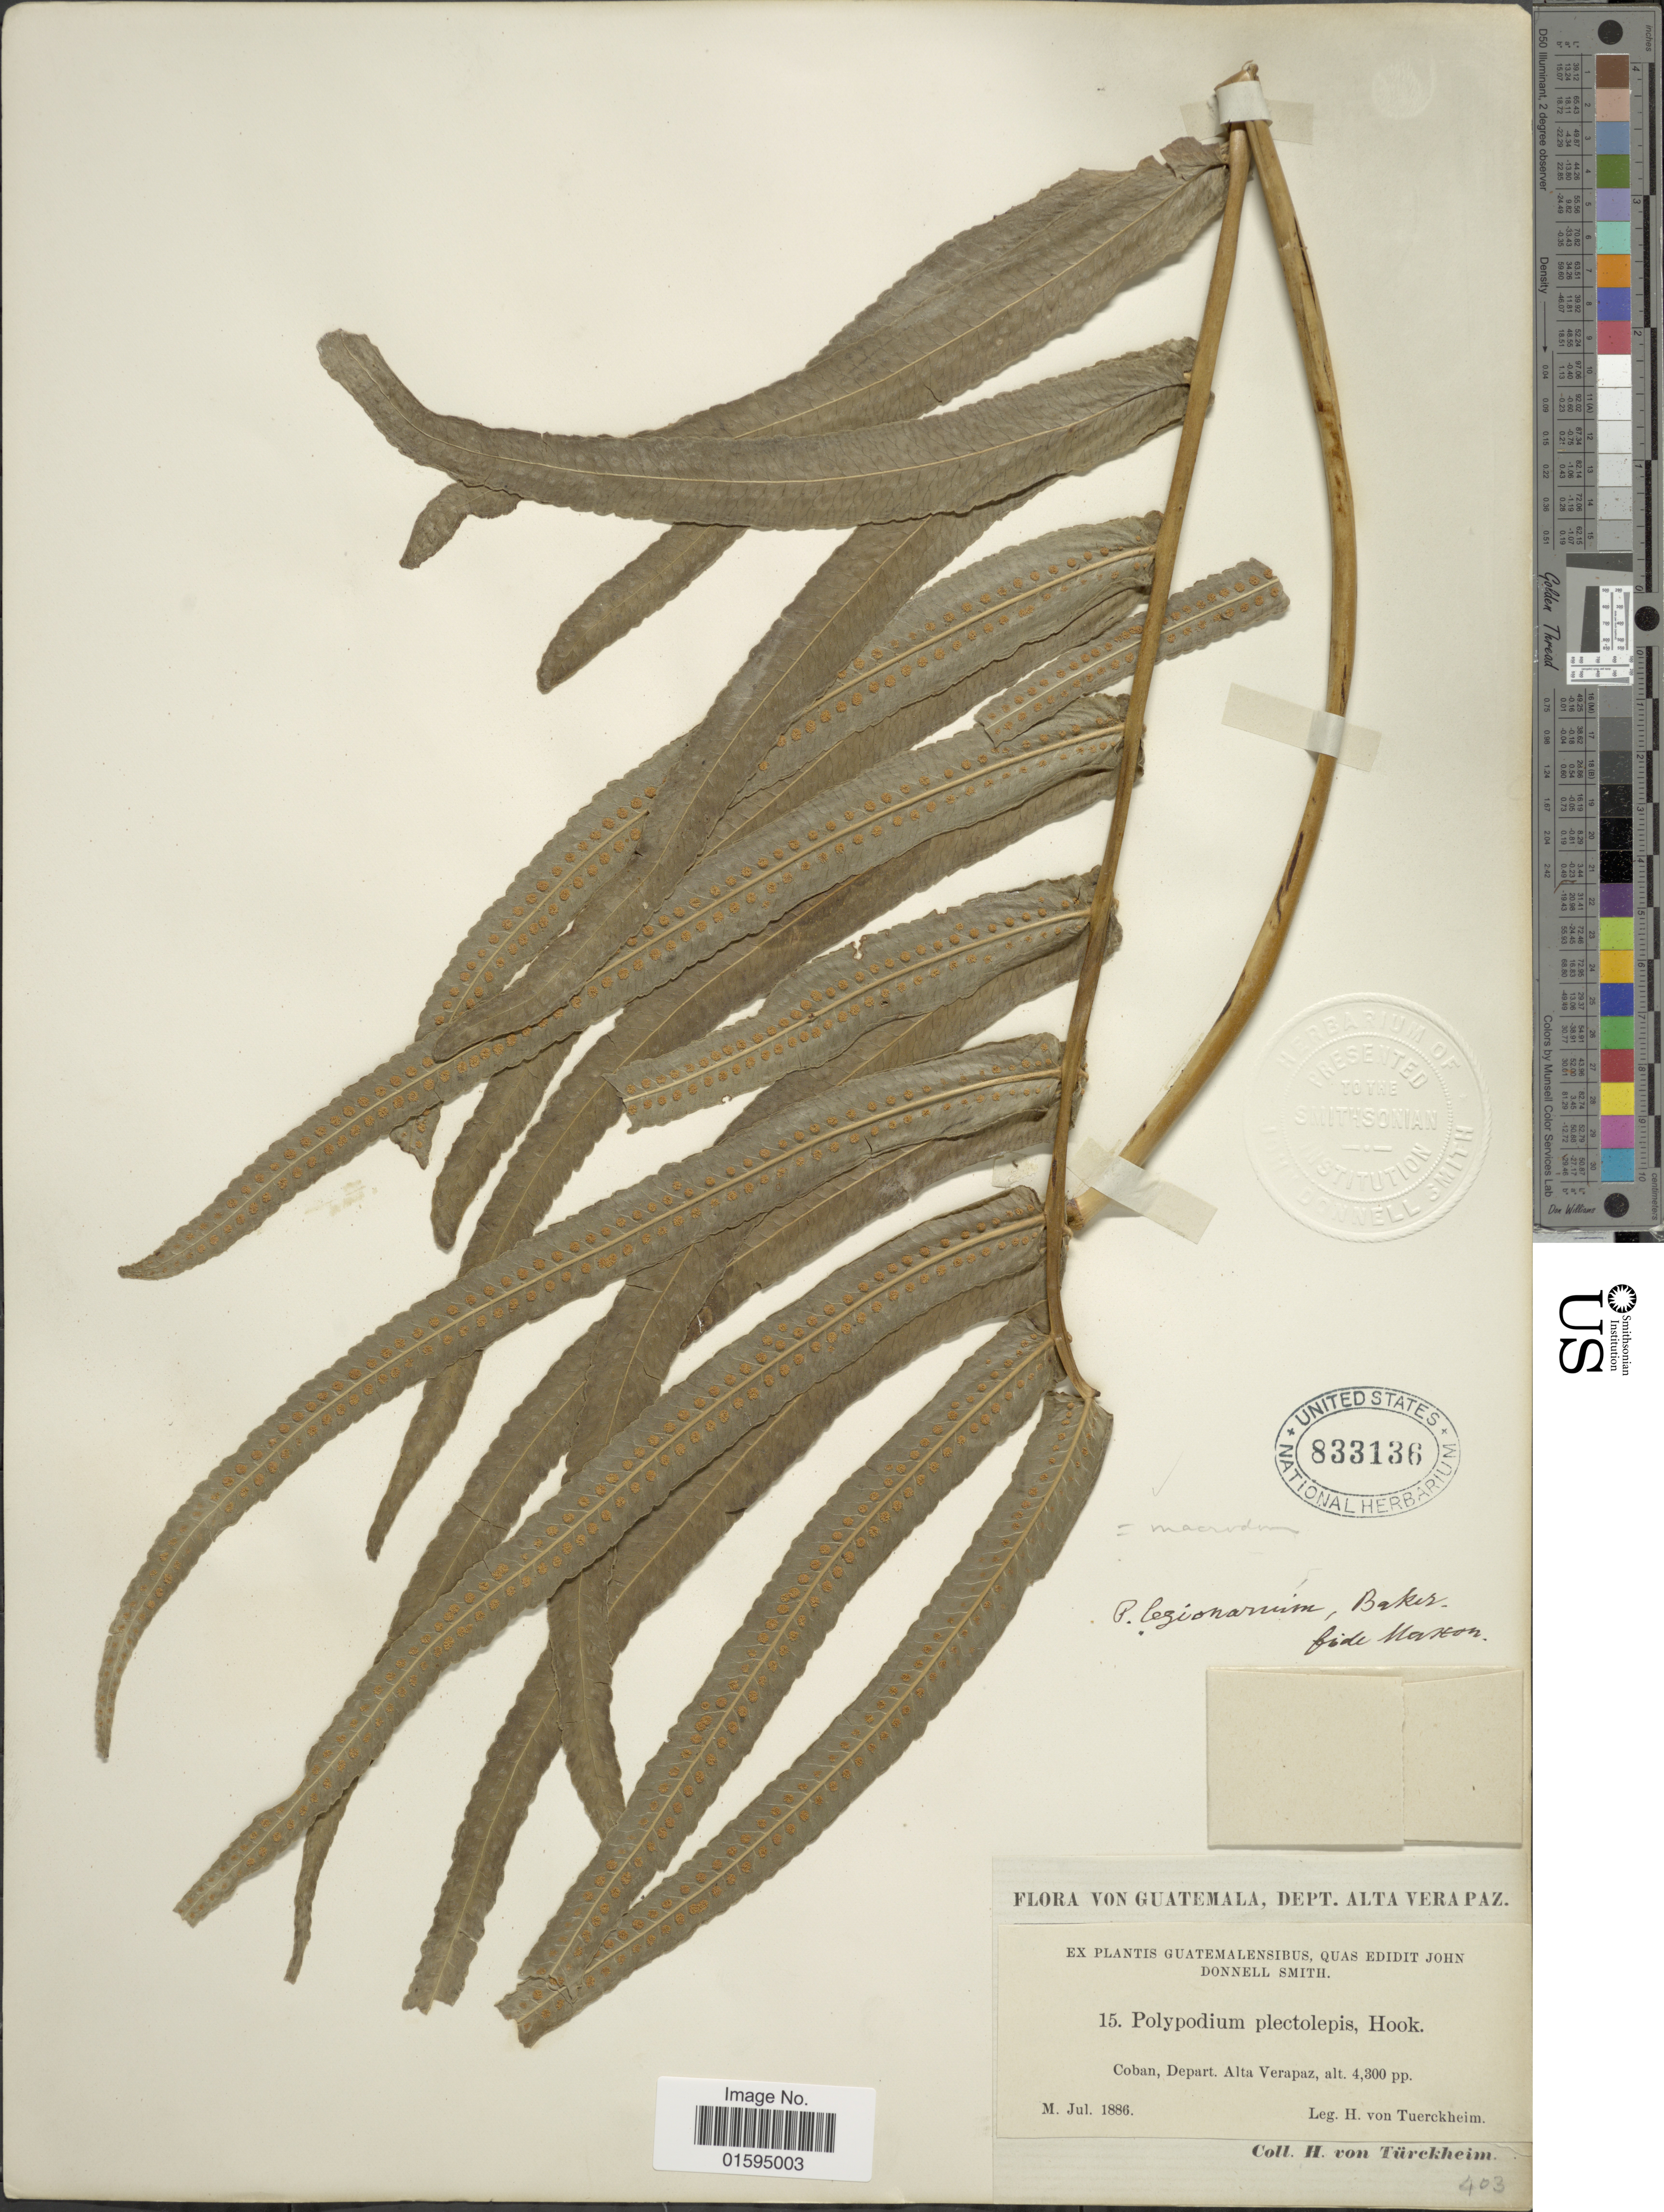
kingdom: Plantae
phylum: Tracheophyta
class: Polypodiopsida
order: Polypodiales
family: Polypodiaceae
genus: Polypodium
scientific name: Polypodium echinolepis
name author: Fée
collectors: H. von Türckheim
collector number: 15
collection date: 1886-07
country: Guatemala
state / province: Alta Verapaz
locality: Coban, Depart, Alta Verapaz.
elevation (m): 1311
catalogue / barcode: US 833136